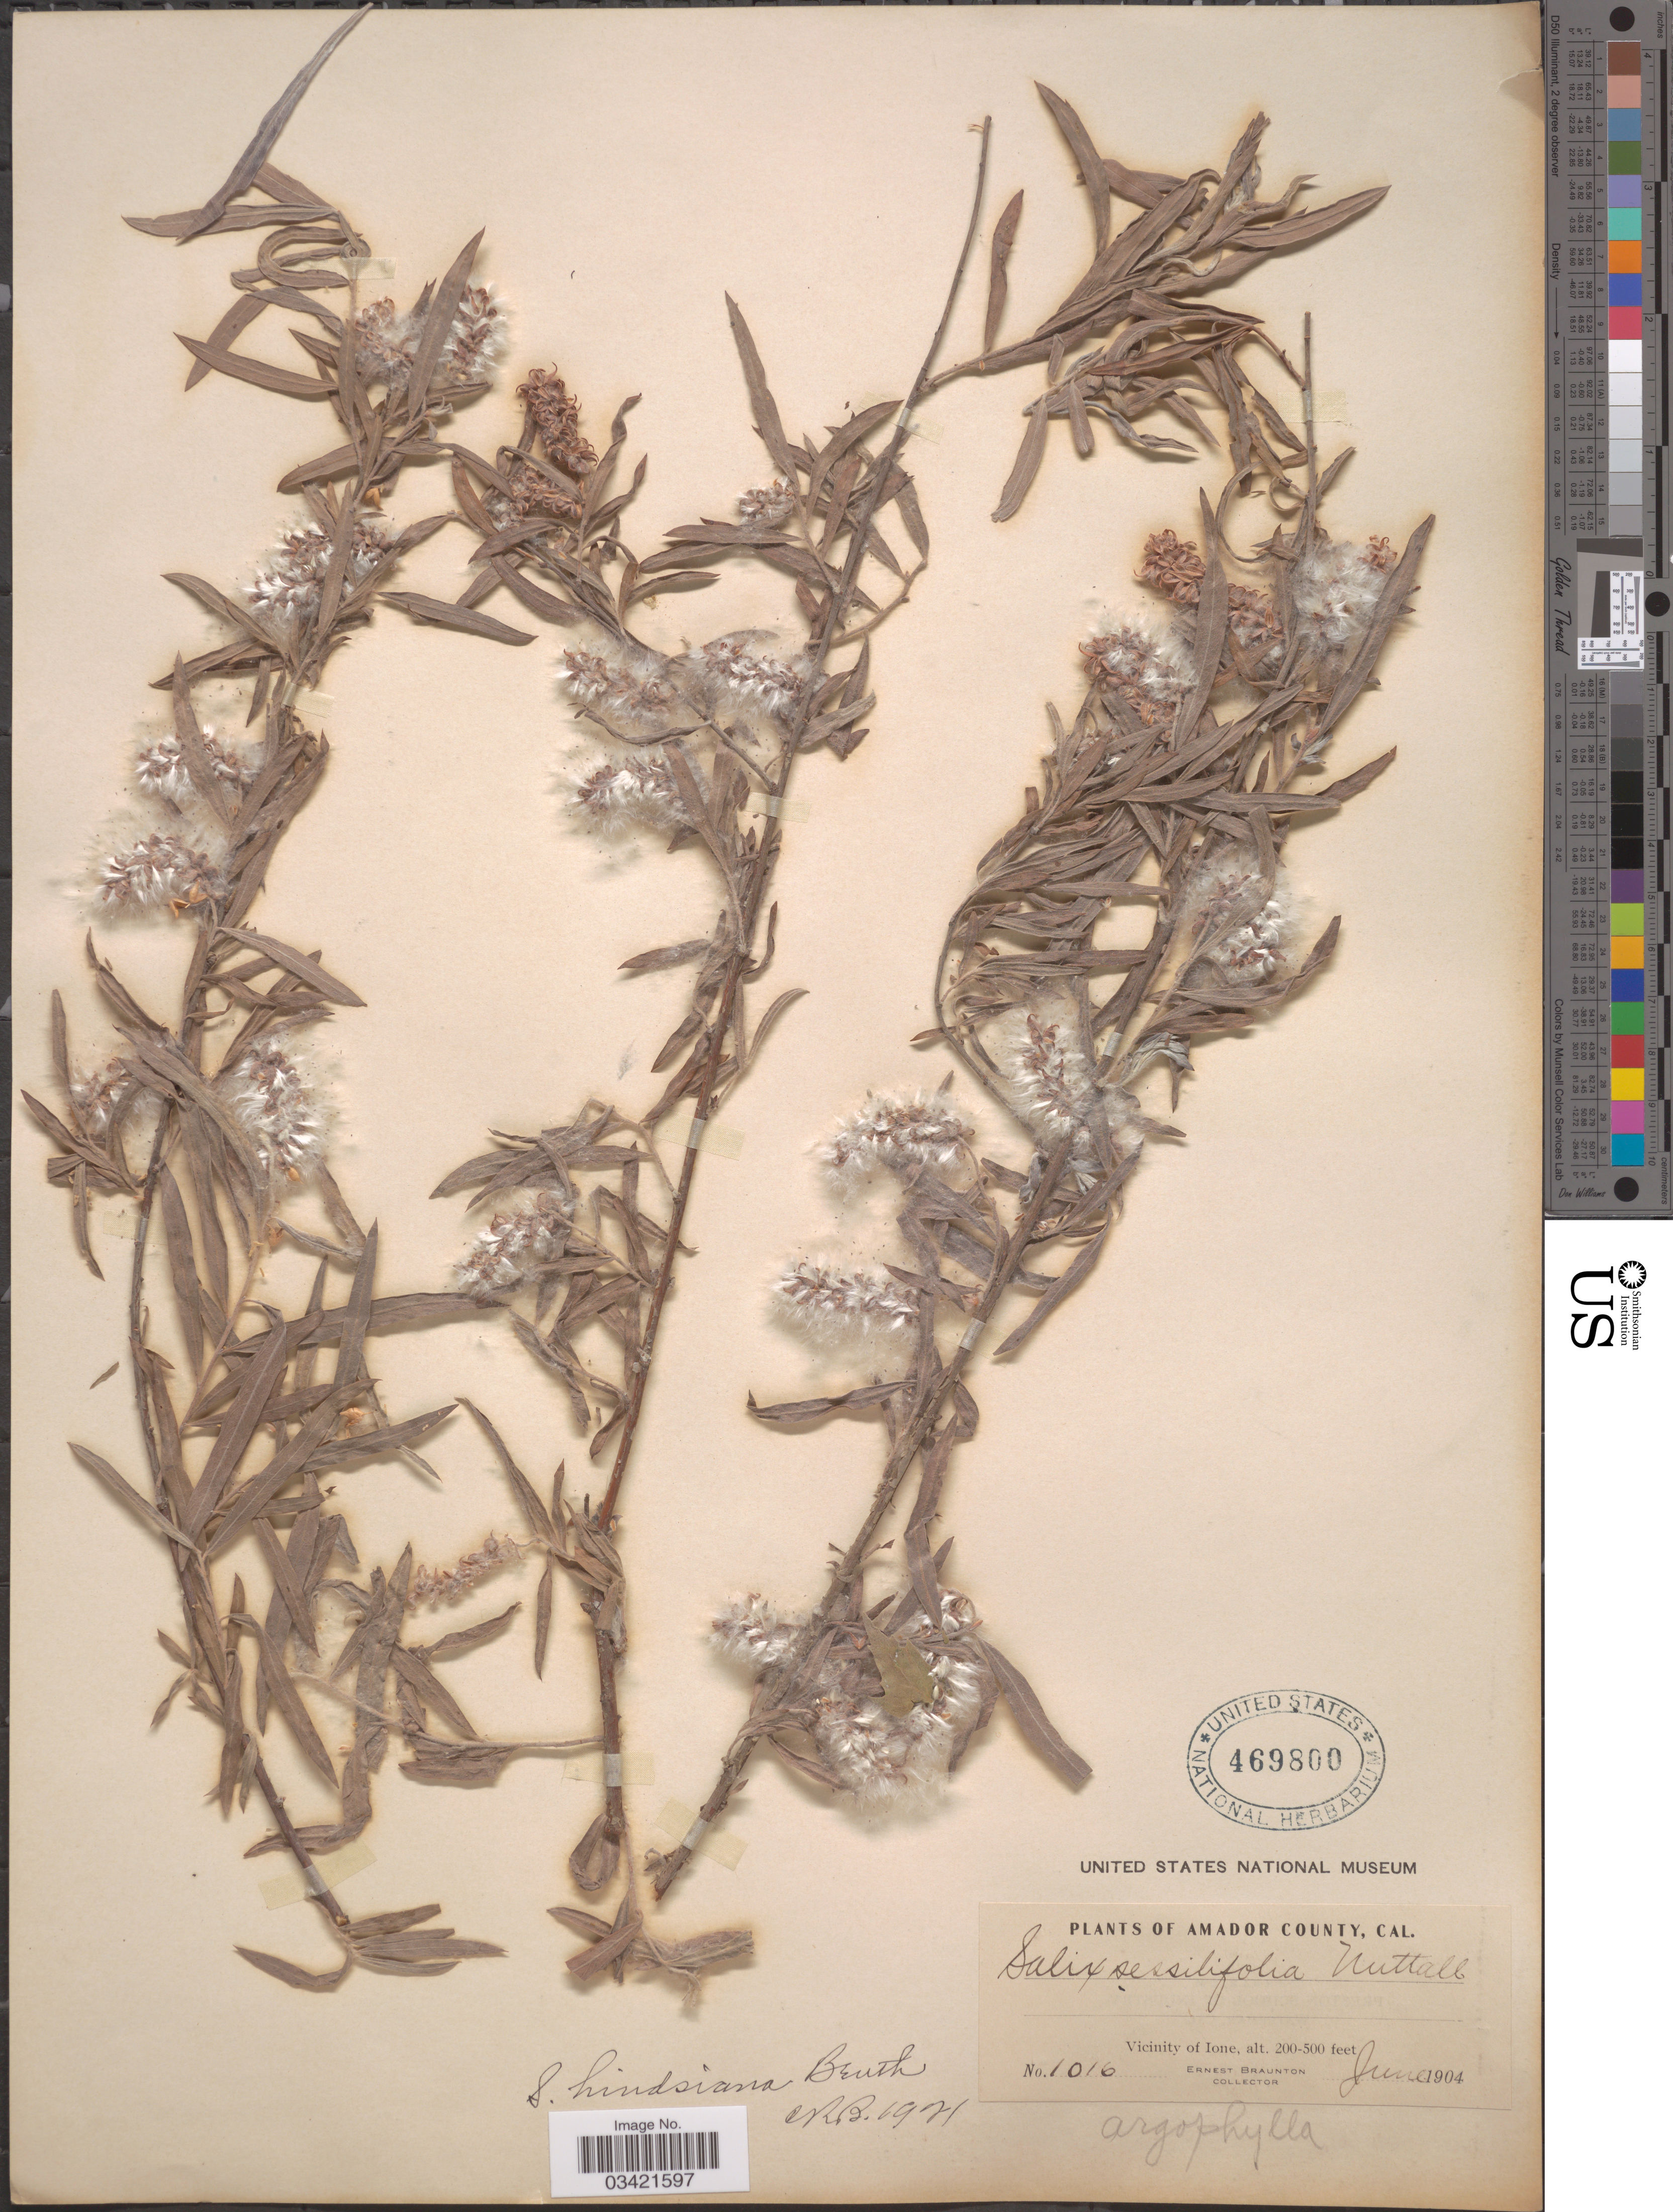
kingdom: Plantae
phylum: Tracheophyta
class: Magnoliopsida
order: Malpighiales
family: Salicaceae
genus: Salix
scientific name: Salix hindsiana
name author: Benth.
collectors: E. Braunton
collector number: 1016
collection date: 1904-06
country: United States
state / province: California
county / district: Amador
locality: Amador County. Vicinity of Ione.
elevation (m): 61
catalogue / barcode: US 469800